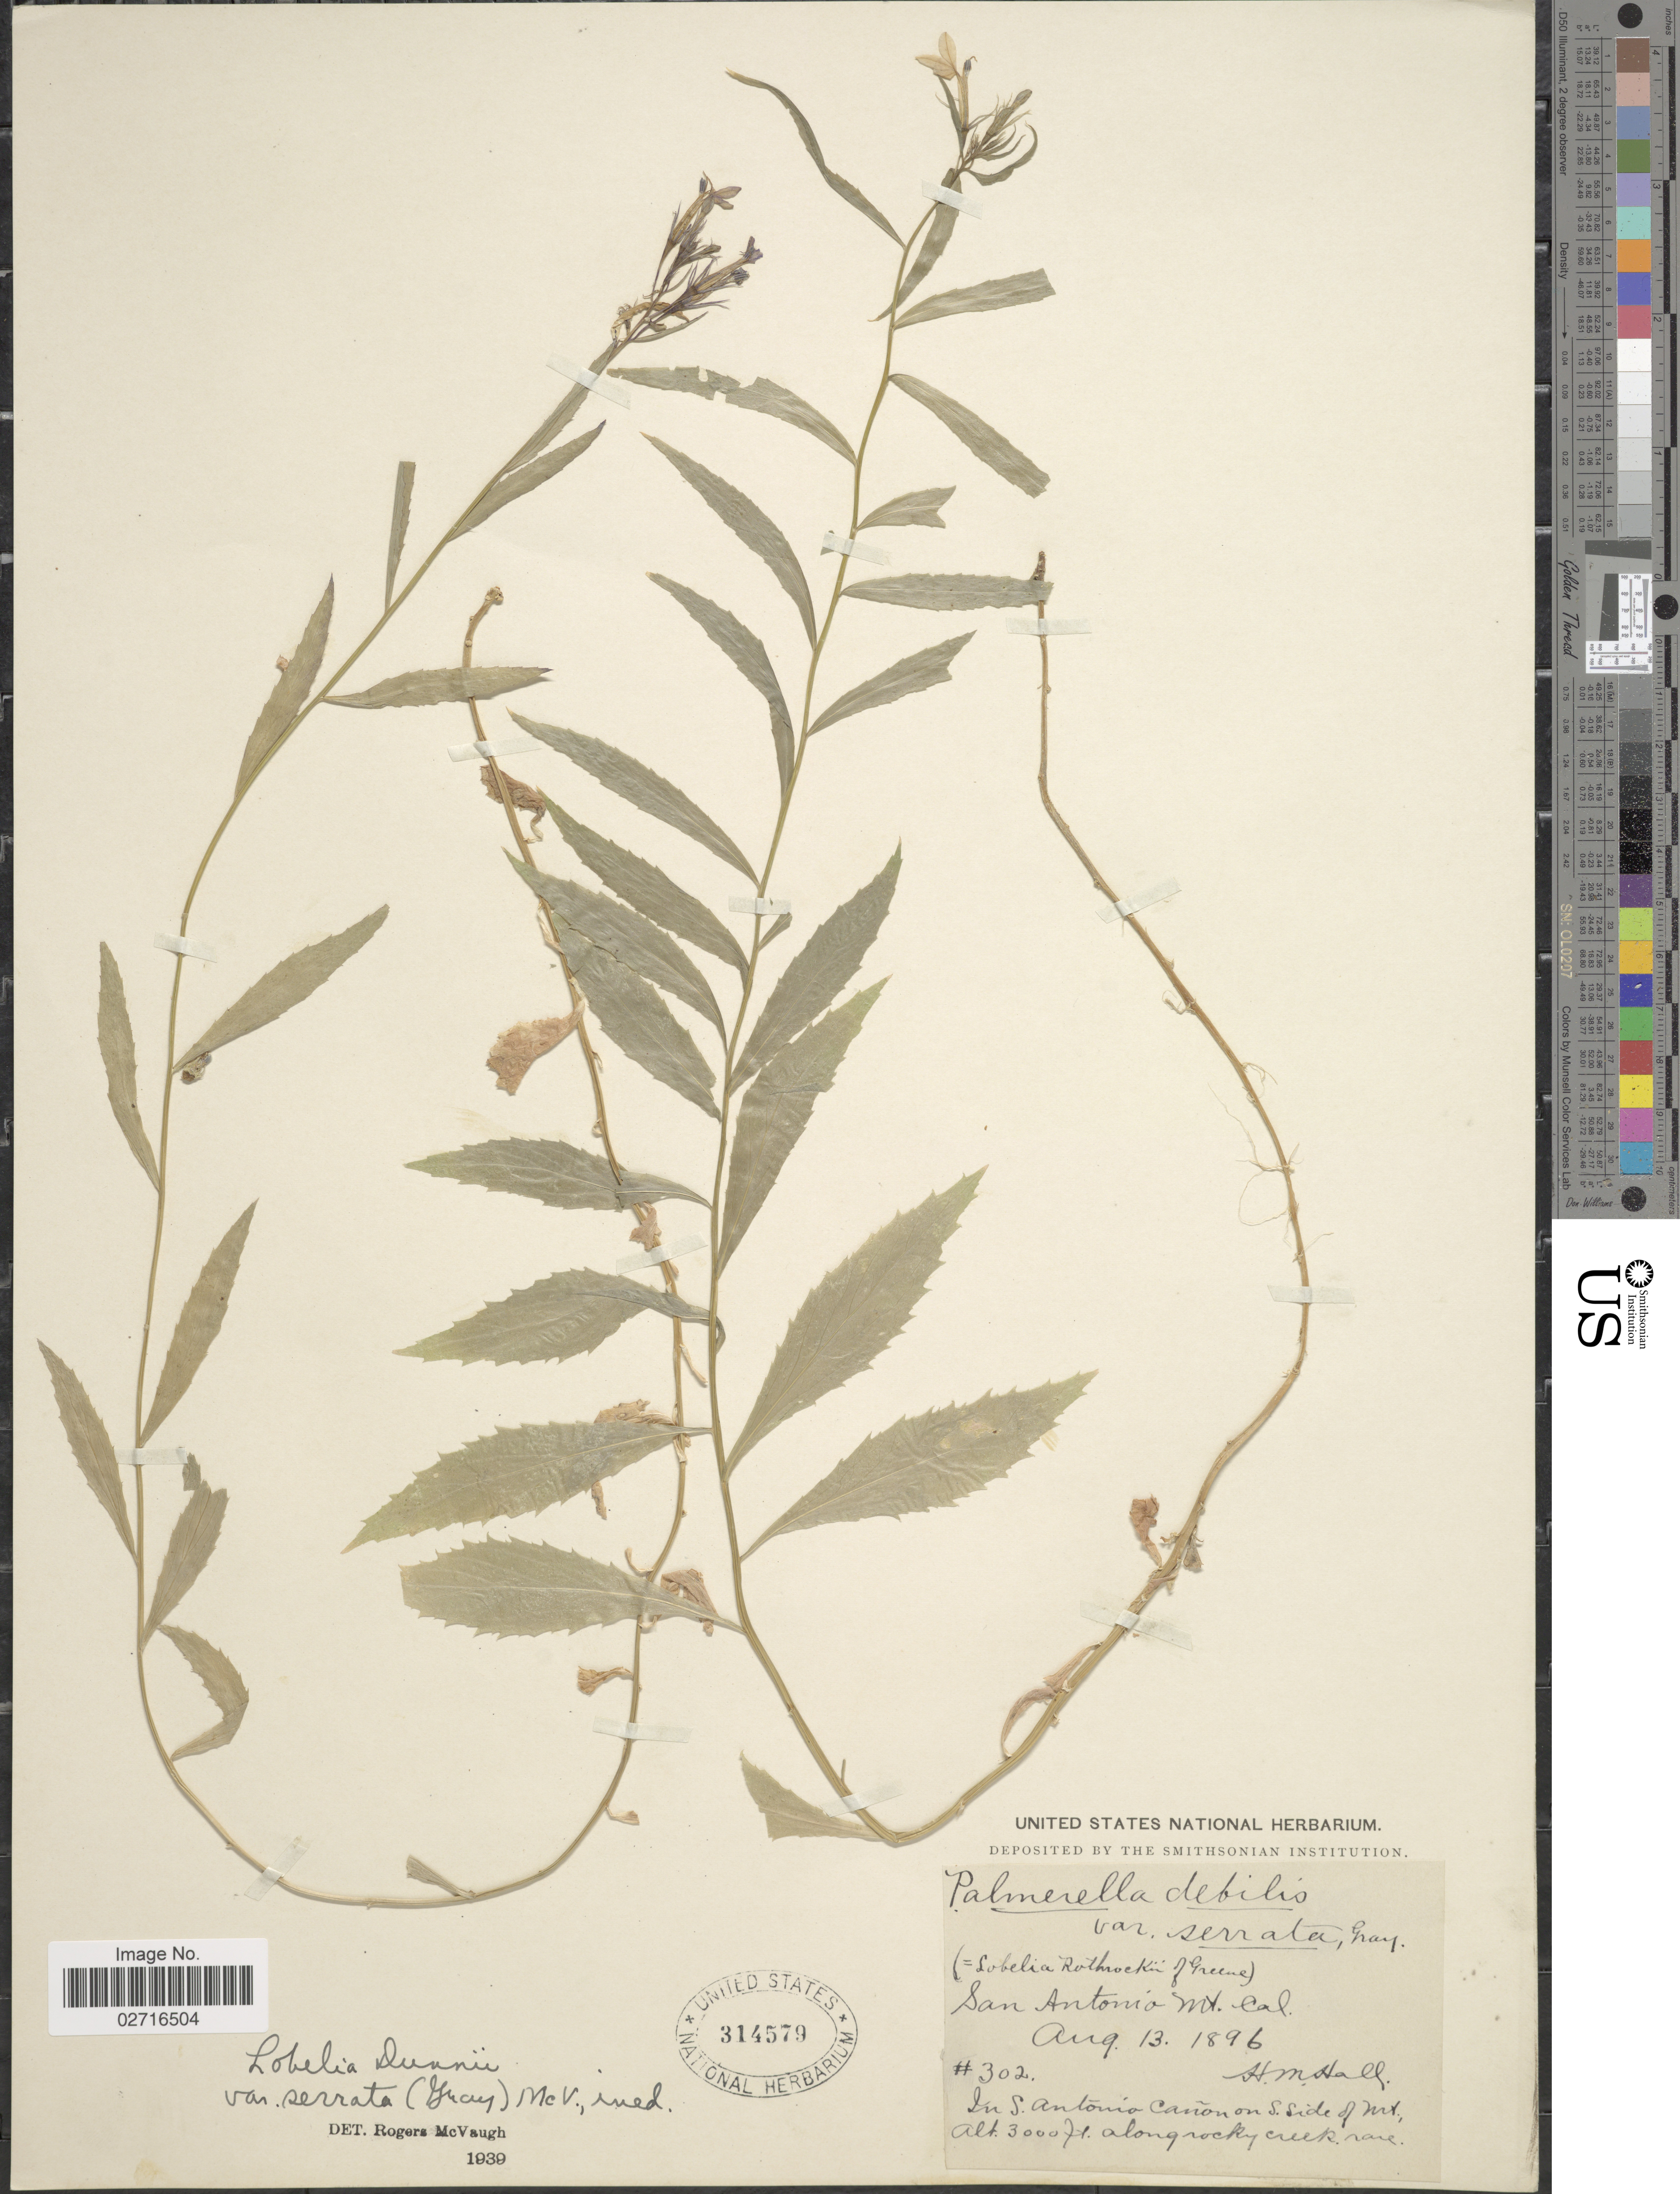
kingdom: Plantae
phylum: Tracheophyta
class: Magnoliopsida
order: Asterales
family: Campanulaceae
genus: Palmerella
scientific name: Palmerella debilis subsp. serrata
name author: (A. Gray) Lammers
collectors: H. M. Hall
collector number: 302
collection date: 1896-08-13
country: United States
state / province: California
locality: San Antonio Mt. Cal., in S. Antonio Canon on S side of Mt., along rocky creek.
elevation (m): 914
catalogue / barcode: US 314579